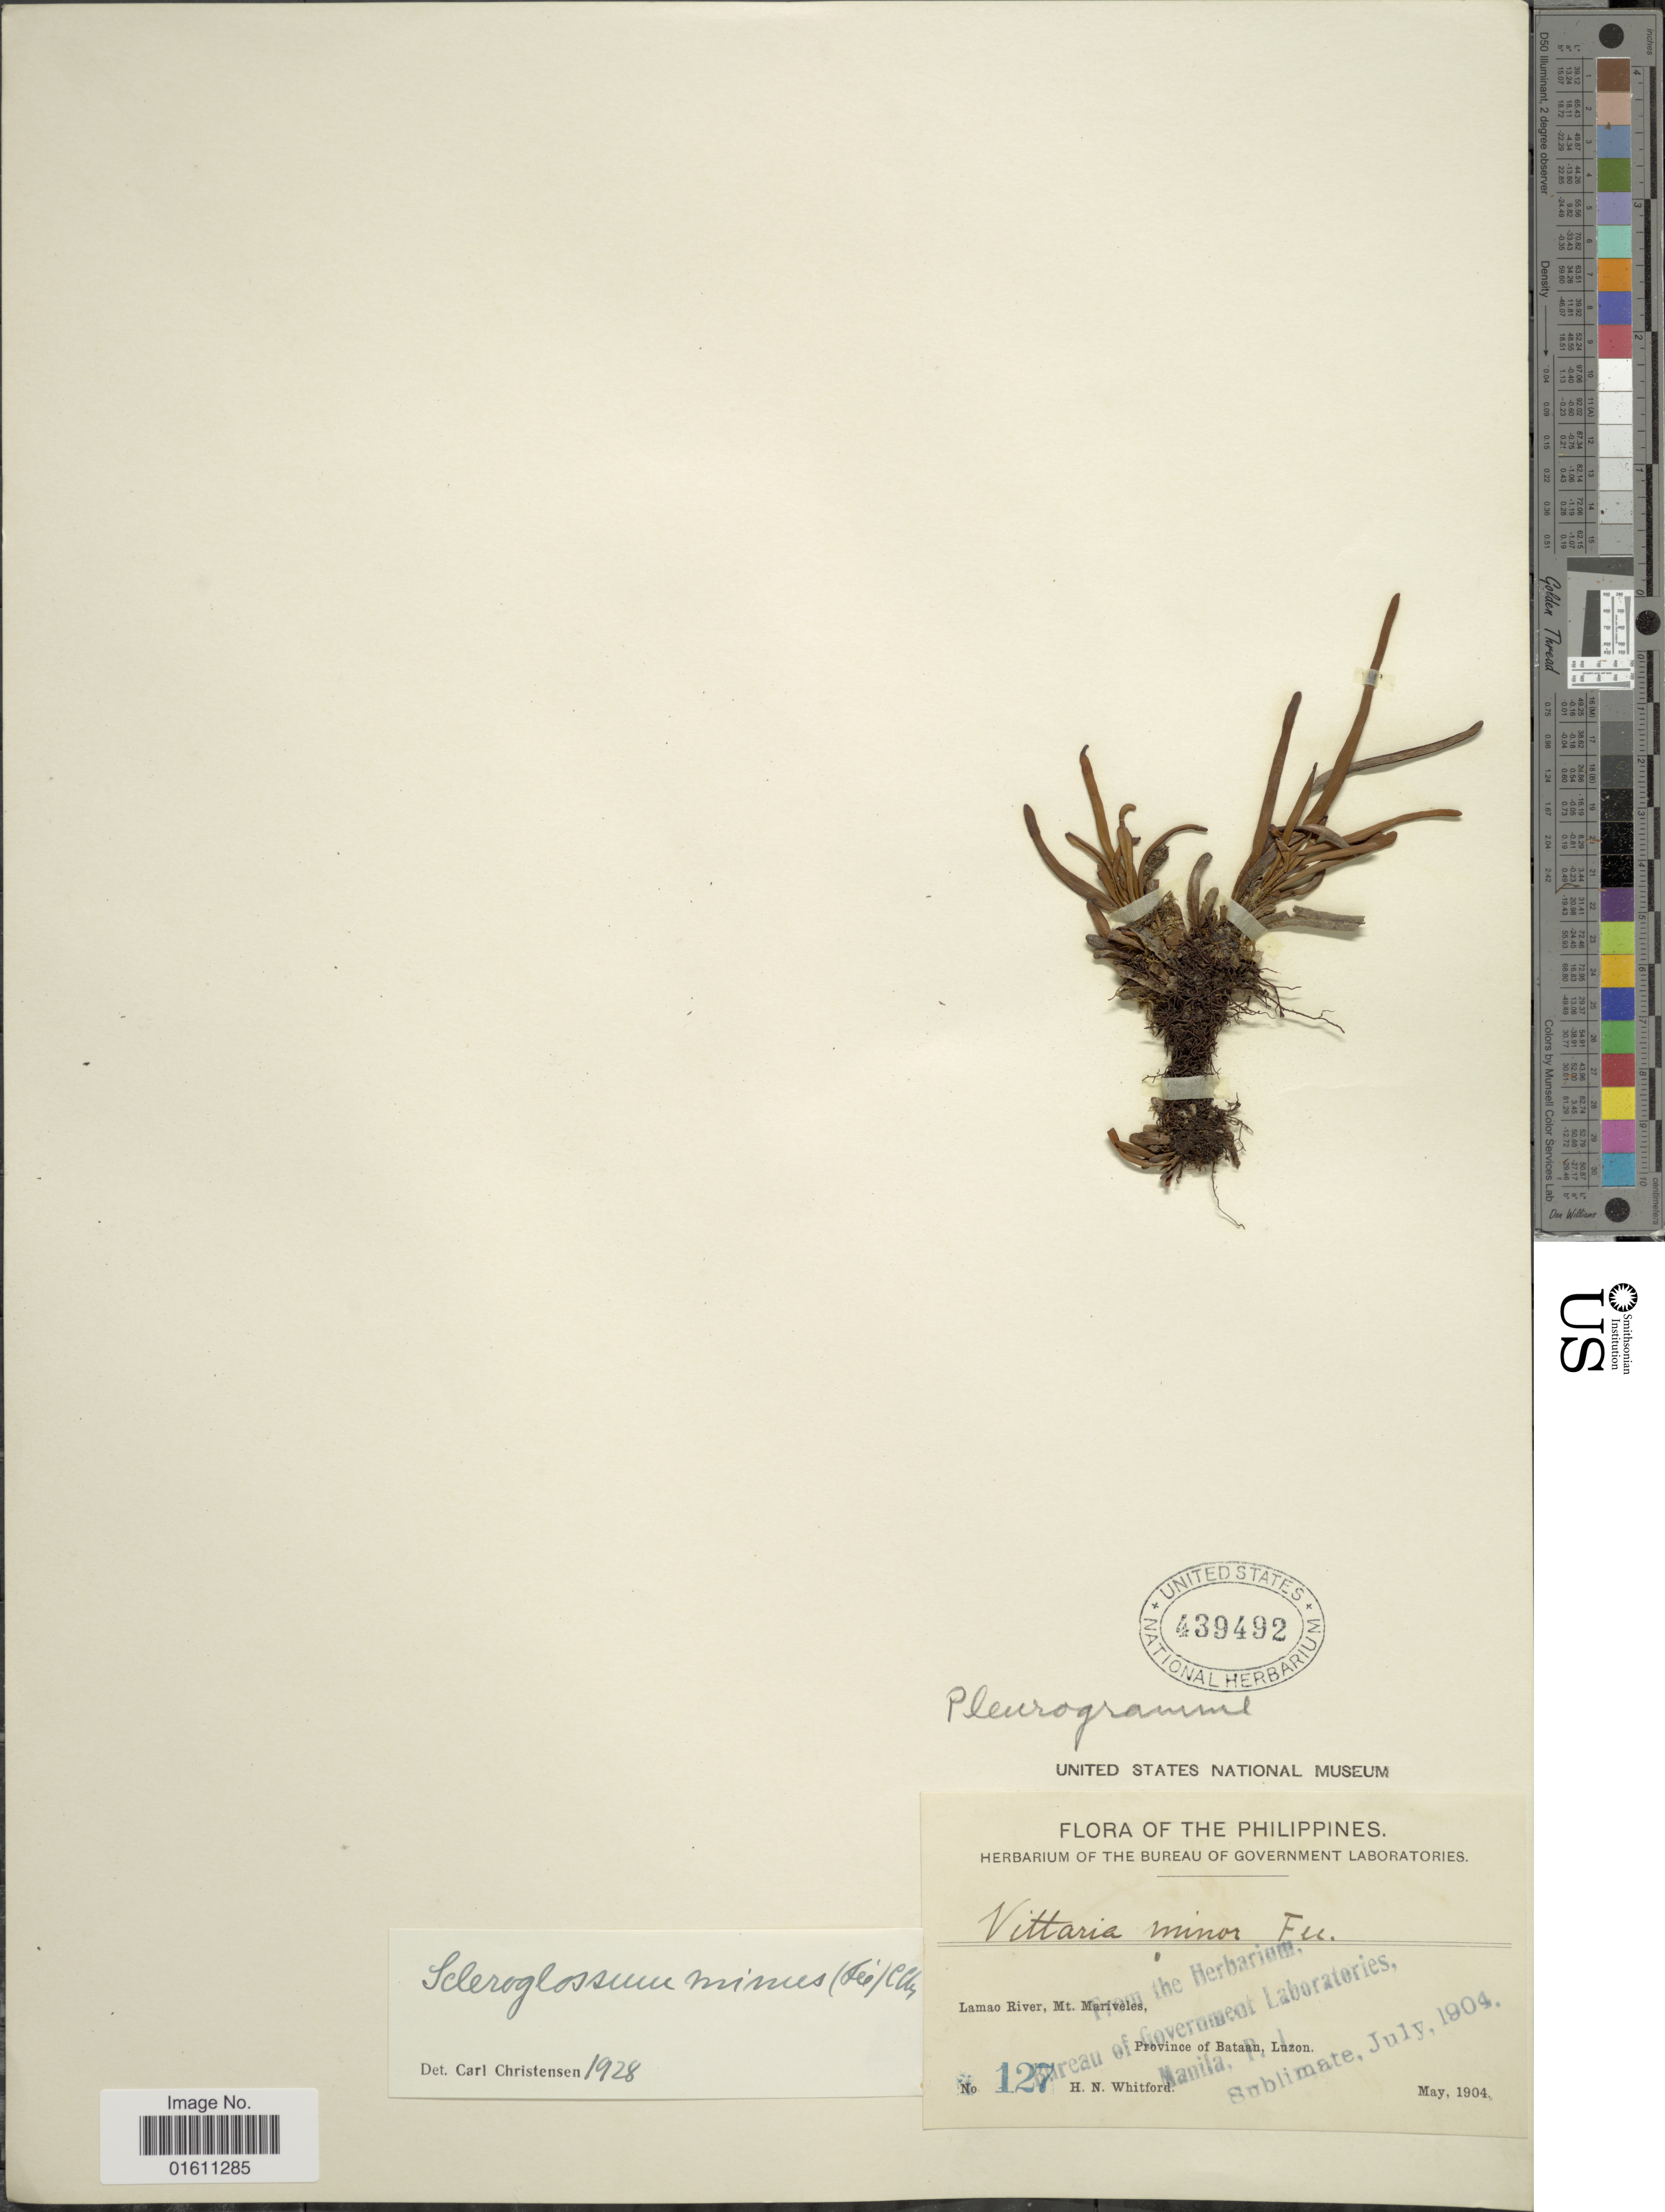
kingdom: Plantae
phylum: Tracheophyta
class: Polypodiopsida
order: Polypodiales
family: Polypodiaceae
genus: Scleroglossum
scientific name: Scleroglossum minus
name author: (Fée) C. Chr.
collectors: H. N. Whitford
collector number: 127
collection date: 1904-05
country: Philippines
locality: The Philippines, Lamoa River, Mt. Mariveles, province of Bataan, Luzon.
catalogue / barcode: US 439492